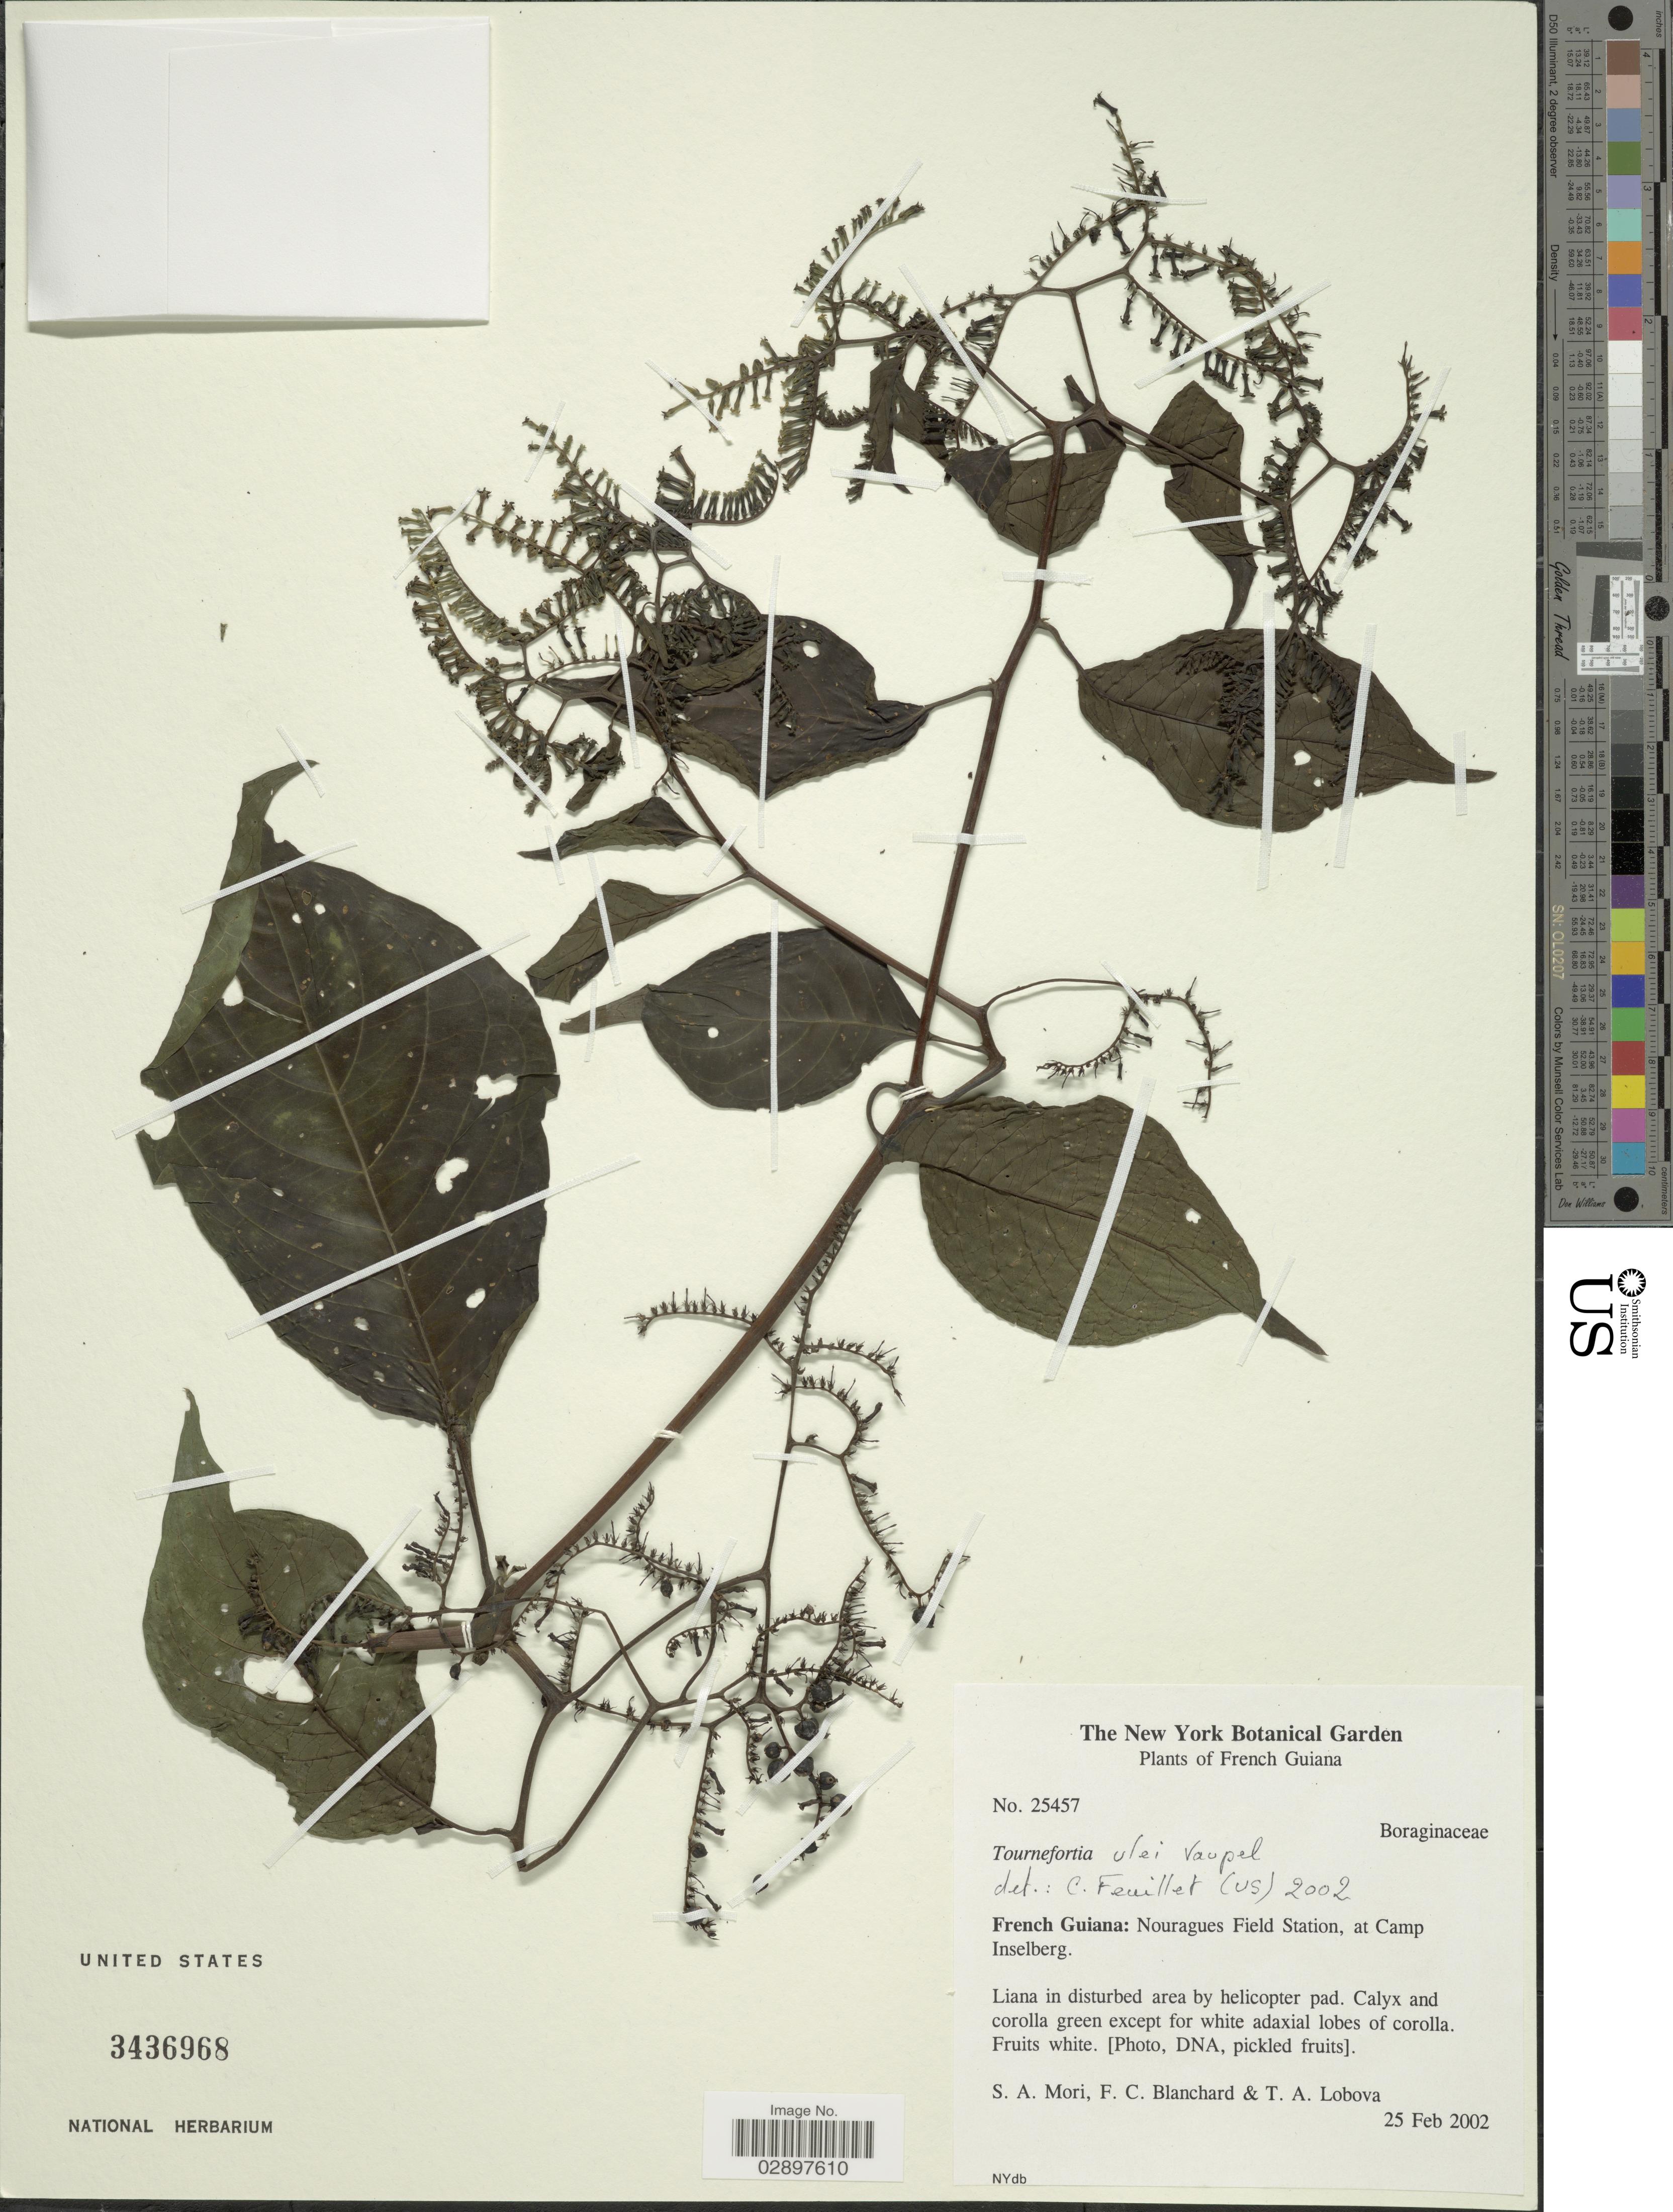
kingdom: Plantae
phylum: Tracheophyta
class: Magnoliopsida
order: Boraginales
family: Heliotropiaceae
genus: Tournefortia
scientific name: Tournefortia ulei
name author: Vaupel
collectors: S. Mori, F. Blanchard & T. Lobova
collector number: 25457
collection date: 2002-02-25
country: French Guiana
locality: Nouragues Field Station, at Camp Inselberg.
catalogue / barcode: US 3436968